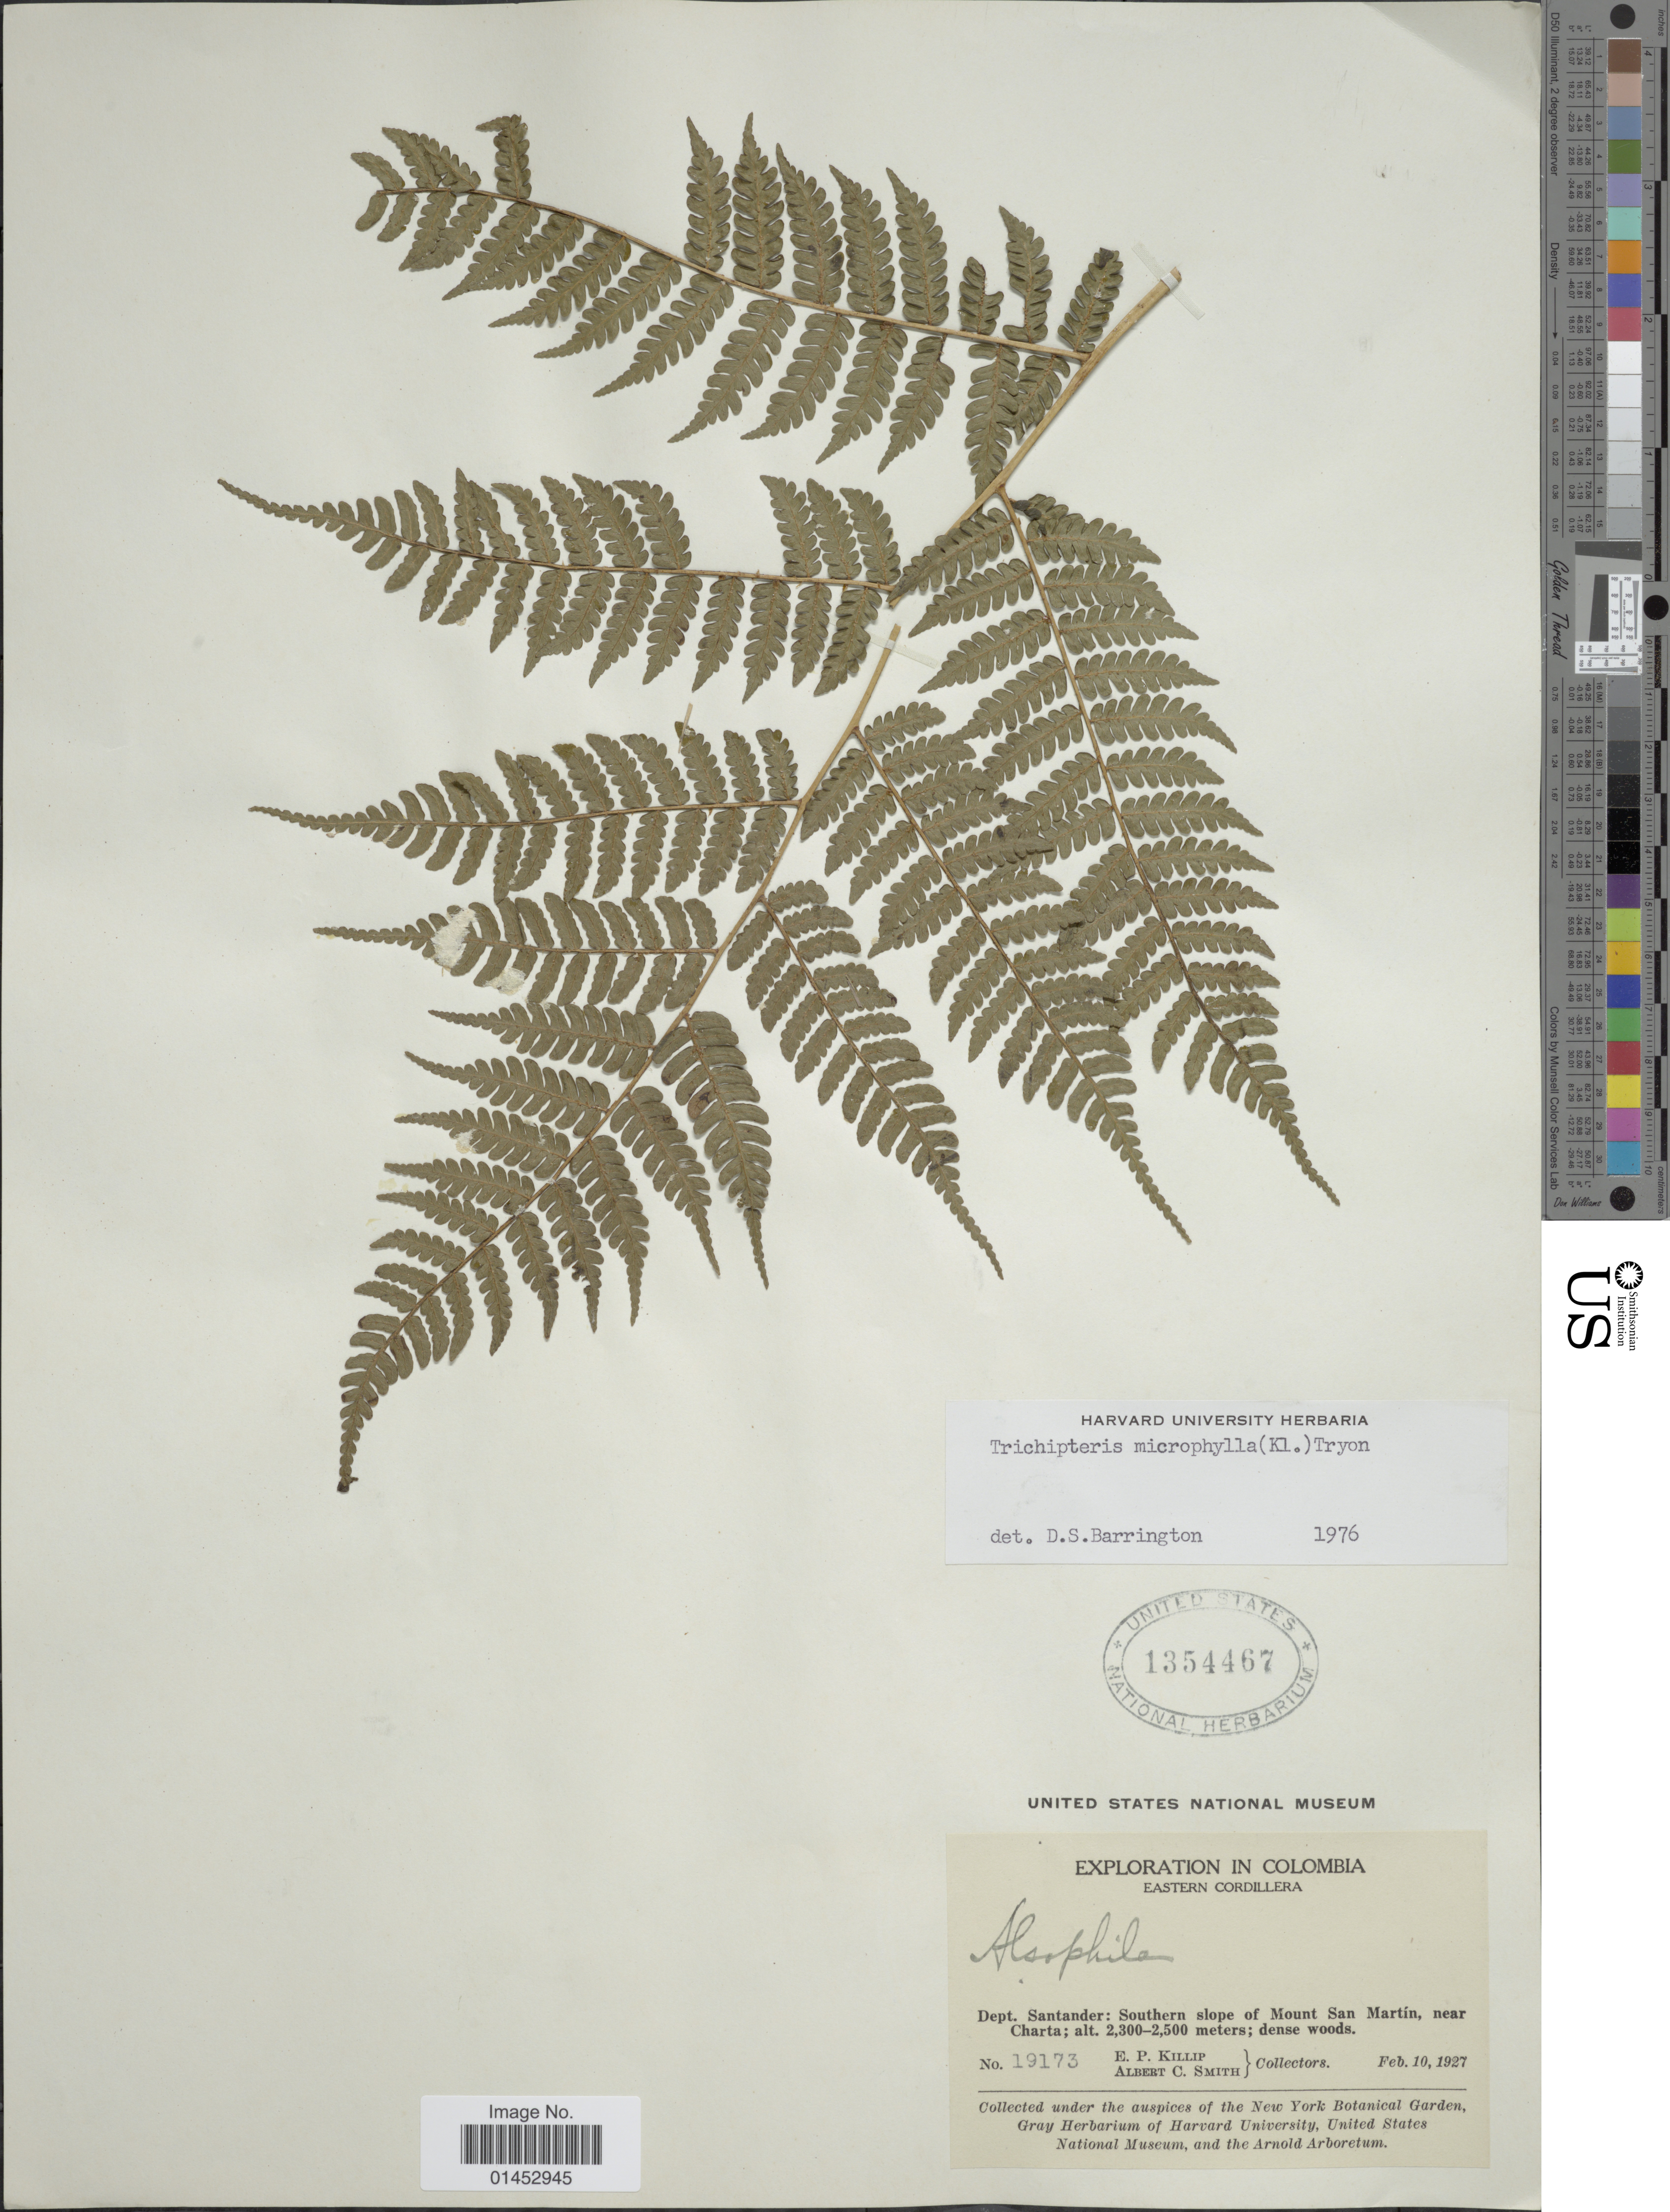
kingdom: Plantae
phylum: Tracheophyta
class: Polypodiopsida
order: Cyatheales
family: Cyatheaceae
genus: Cyathea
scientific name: Cyathea squamata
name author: (Klotzsch) Domin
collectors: E. P. Killip & A. C. Smith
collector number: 19173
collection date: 1927-02-10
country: Colombia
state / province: Santander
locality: Eastern Cordillera, Dept. Santander: Southern slope of Mount San Martin, near Charta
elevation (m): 2300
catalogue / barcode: US 1354467